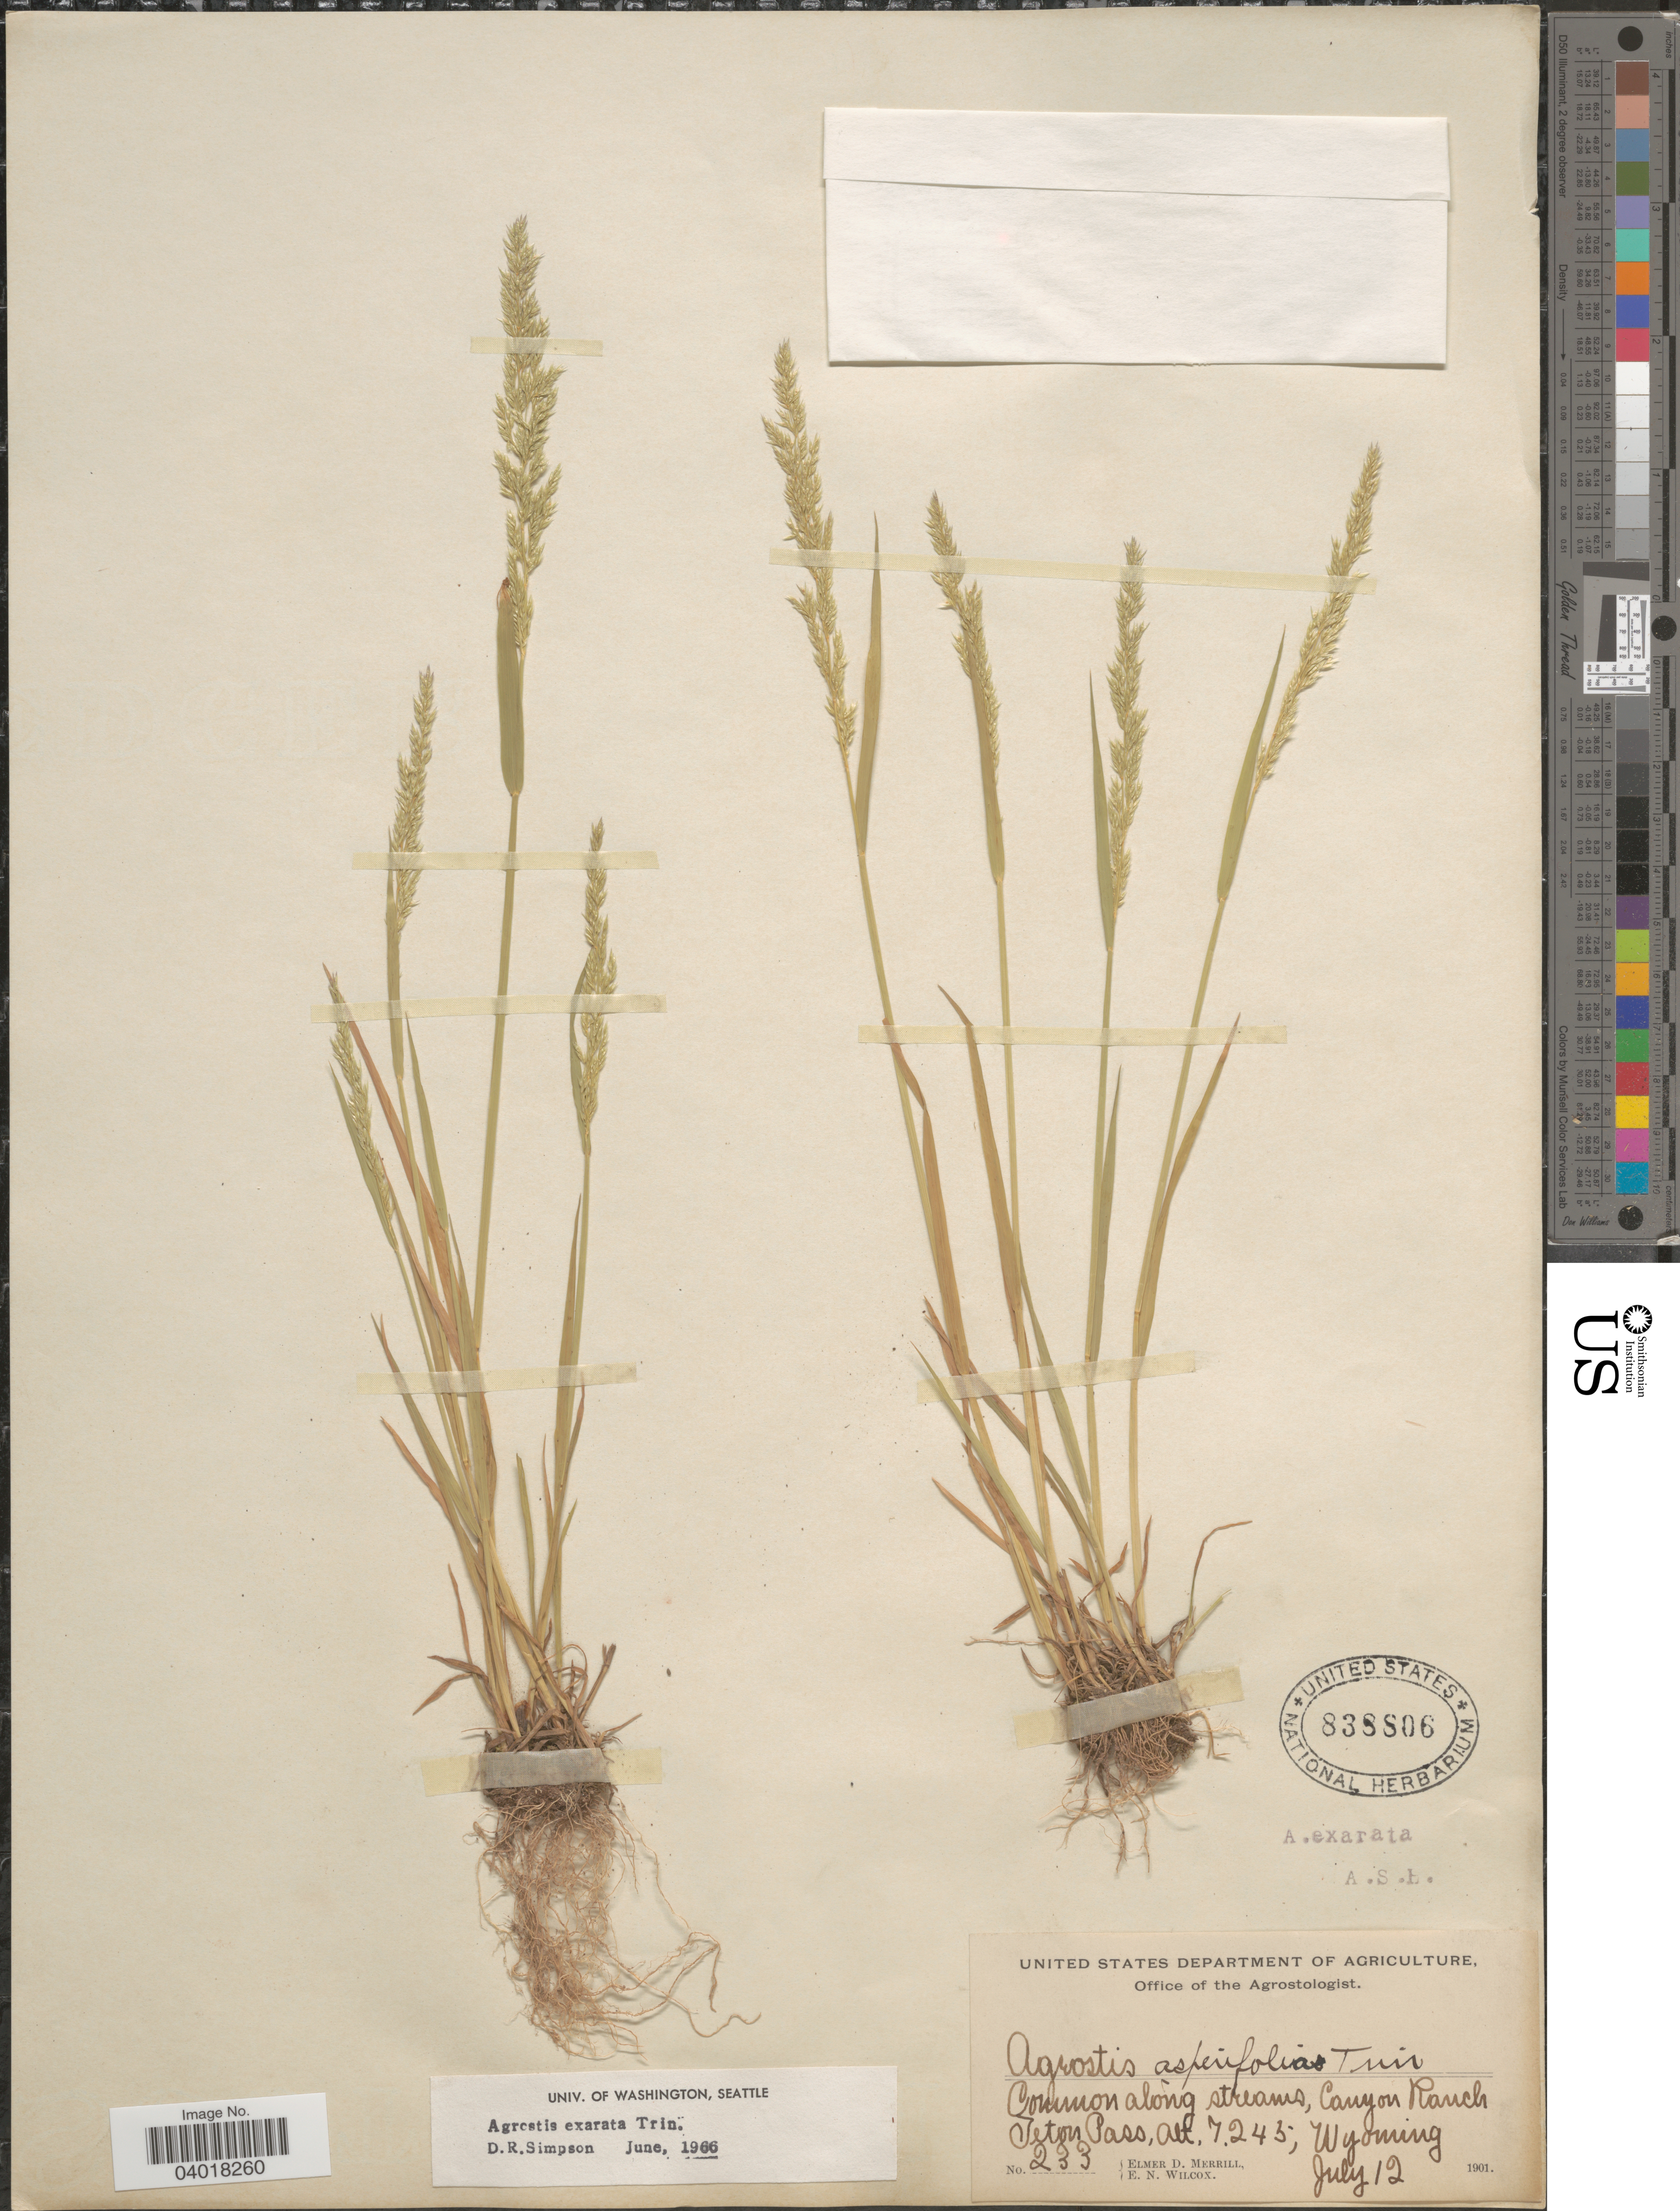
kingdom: Plantae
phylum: Tracheophyta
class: Liliopsida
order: Poales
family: Poaceae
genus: Agrostis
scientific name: Agrostis exarata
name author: Trin.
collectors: E. D. Merrill & E. Wilcox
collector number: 233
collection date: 1901-07-12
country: United States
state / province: Wyoming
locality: Common along streams, Canyon Ranch. Teton Pass.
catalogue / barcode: US 838806